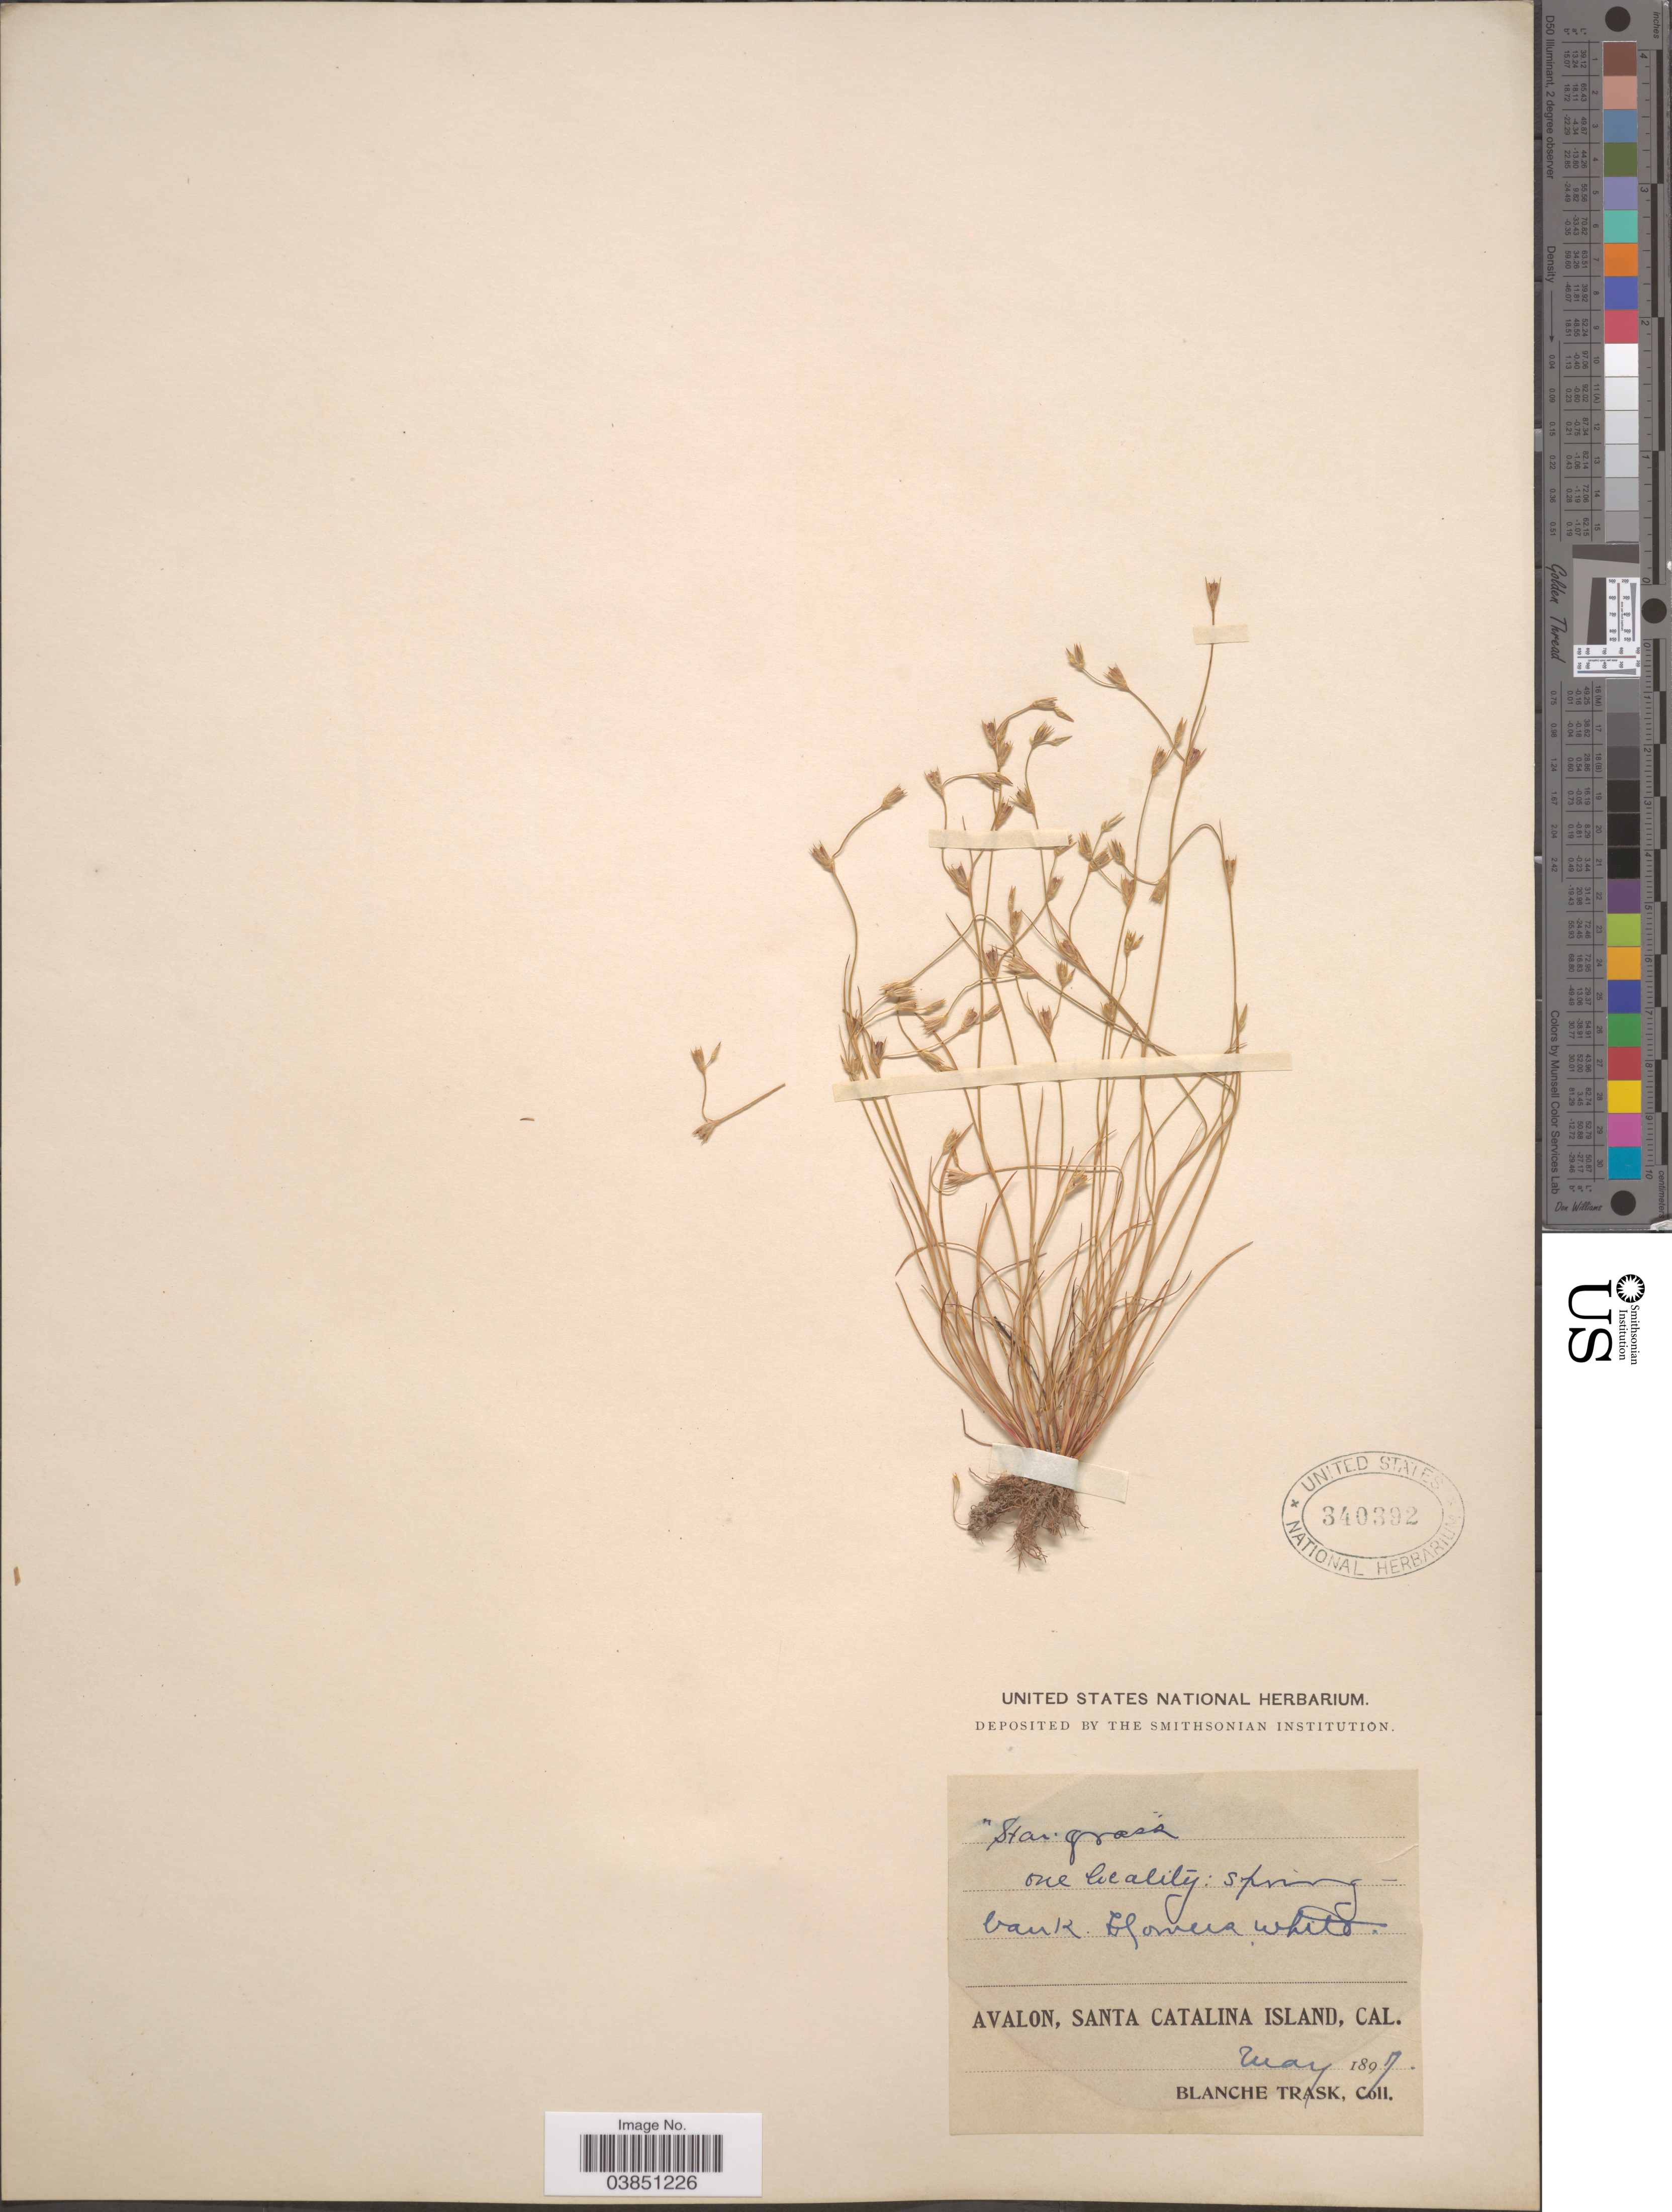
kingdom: Plantae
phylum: Tracheophyta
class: Liliopsida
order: Poales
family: Juncaceae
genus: Juncus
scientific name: Juncus bufonius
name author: L.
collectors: B. Trask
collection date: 1897-05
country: United States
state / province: California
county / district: Los Angeles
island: Santa Catalina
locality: Avalon, Santa Catalina Island.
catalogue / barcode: US 340392